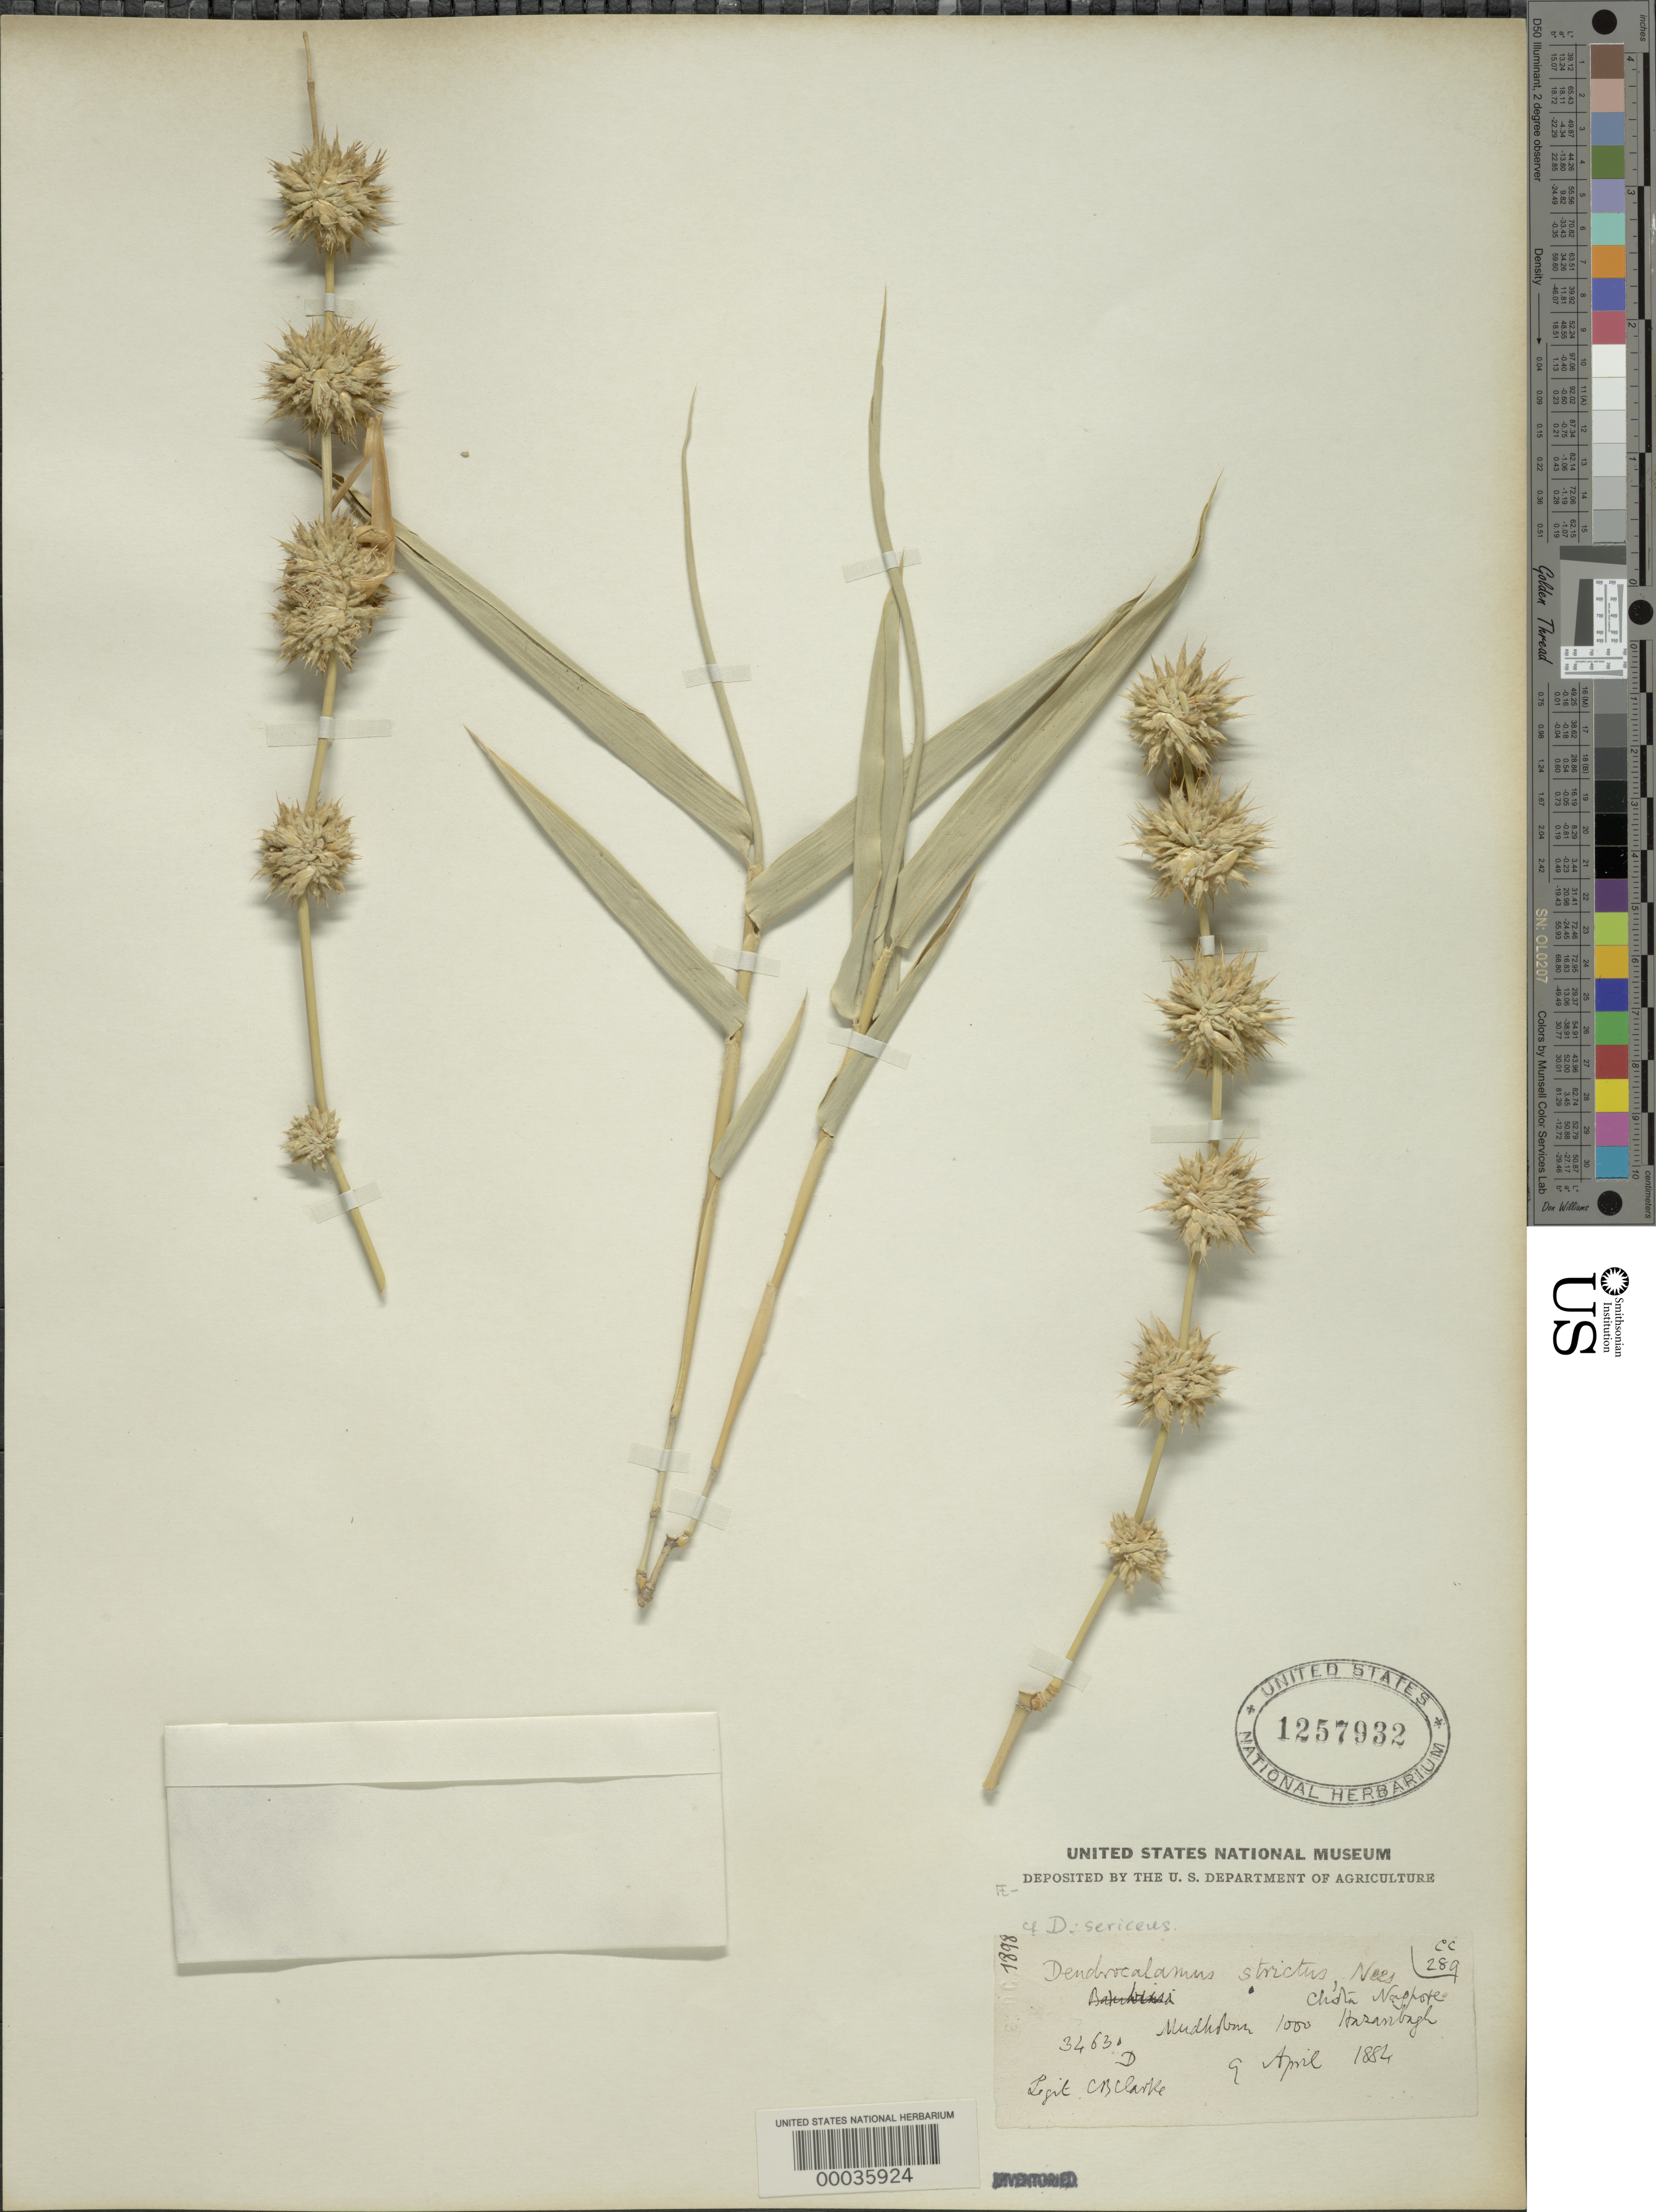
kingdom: Plantae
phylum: Tracheophyta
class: Liliopsida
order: Poales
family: Poaceae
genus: Dendrocalamus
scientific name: Dendrocalamus strictus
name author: (Roxb.) Nees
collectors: C. B. Clarke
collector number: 34630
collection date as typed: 09 Apr 1884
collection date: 1884-04-09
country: India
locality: Chota Nagpore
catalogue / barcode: US 1257932